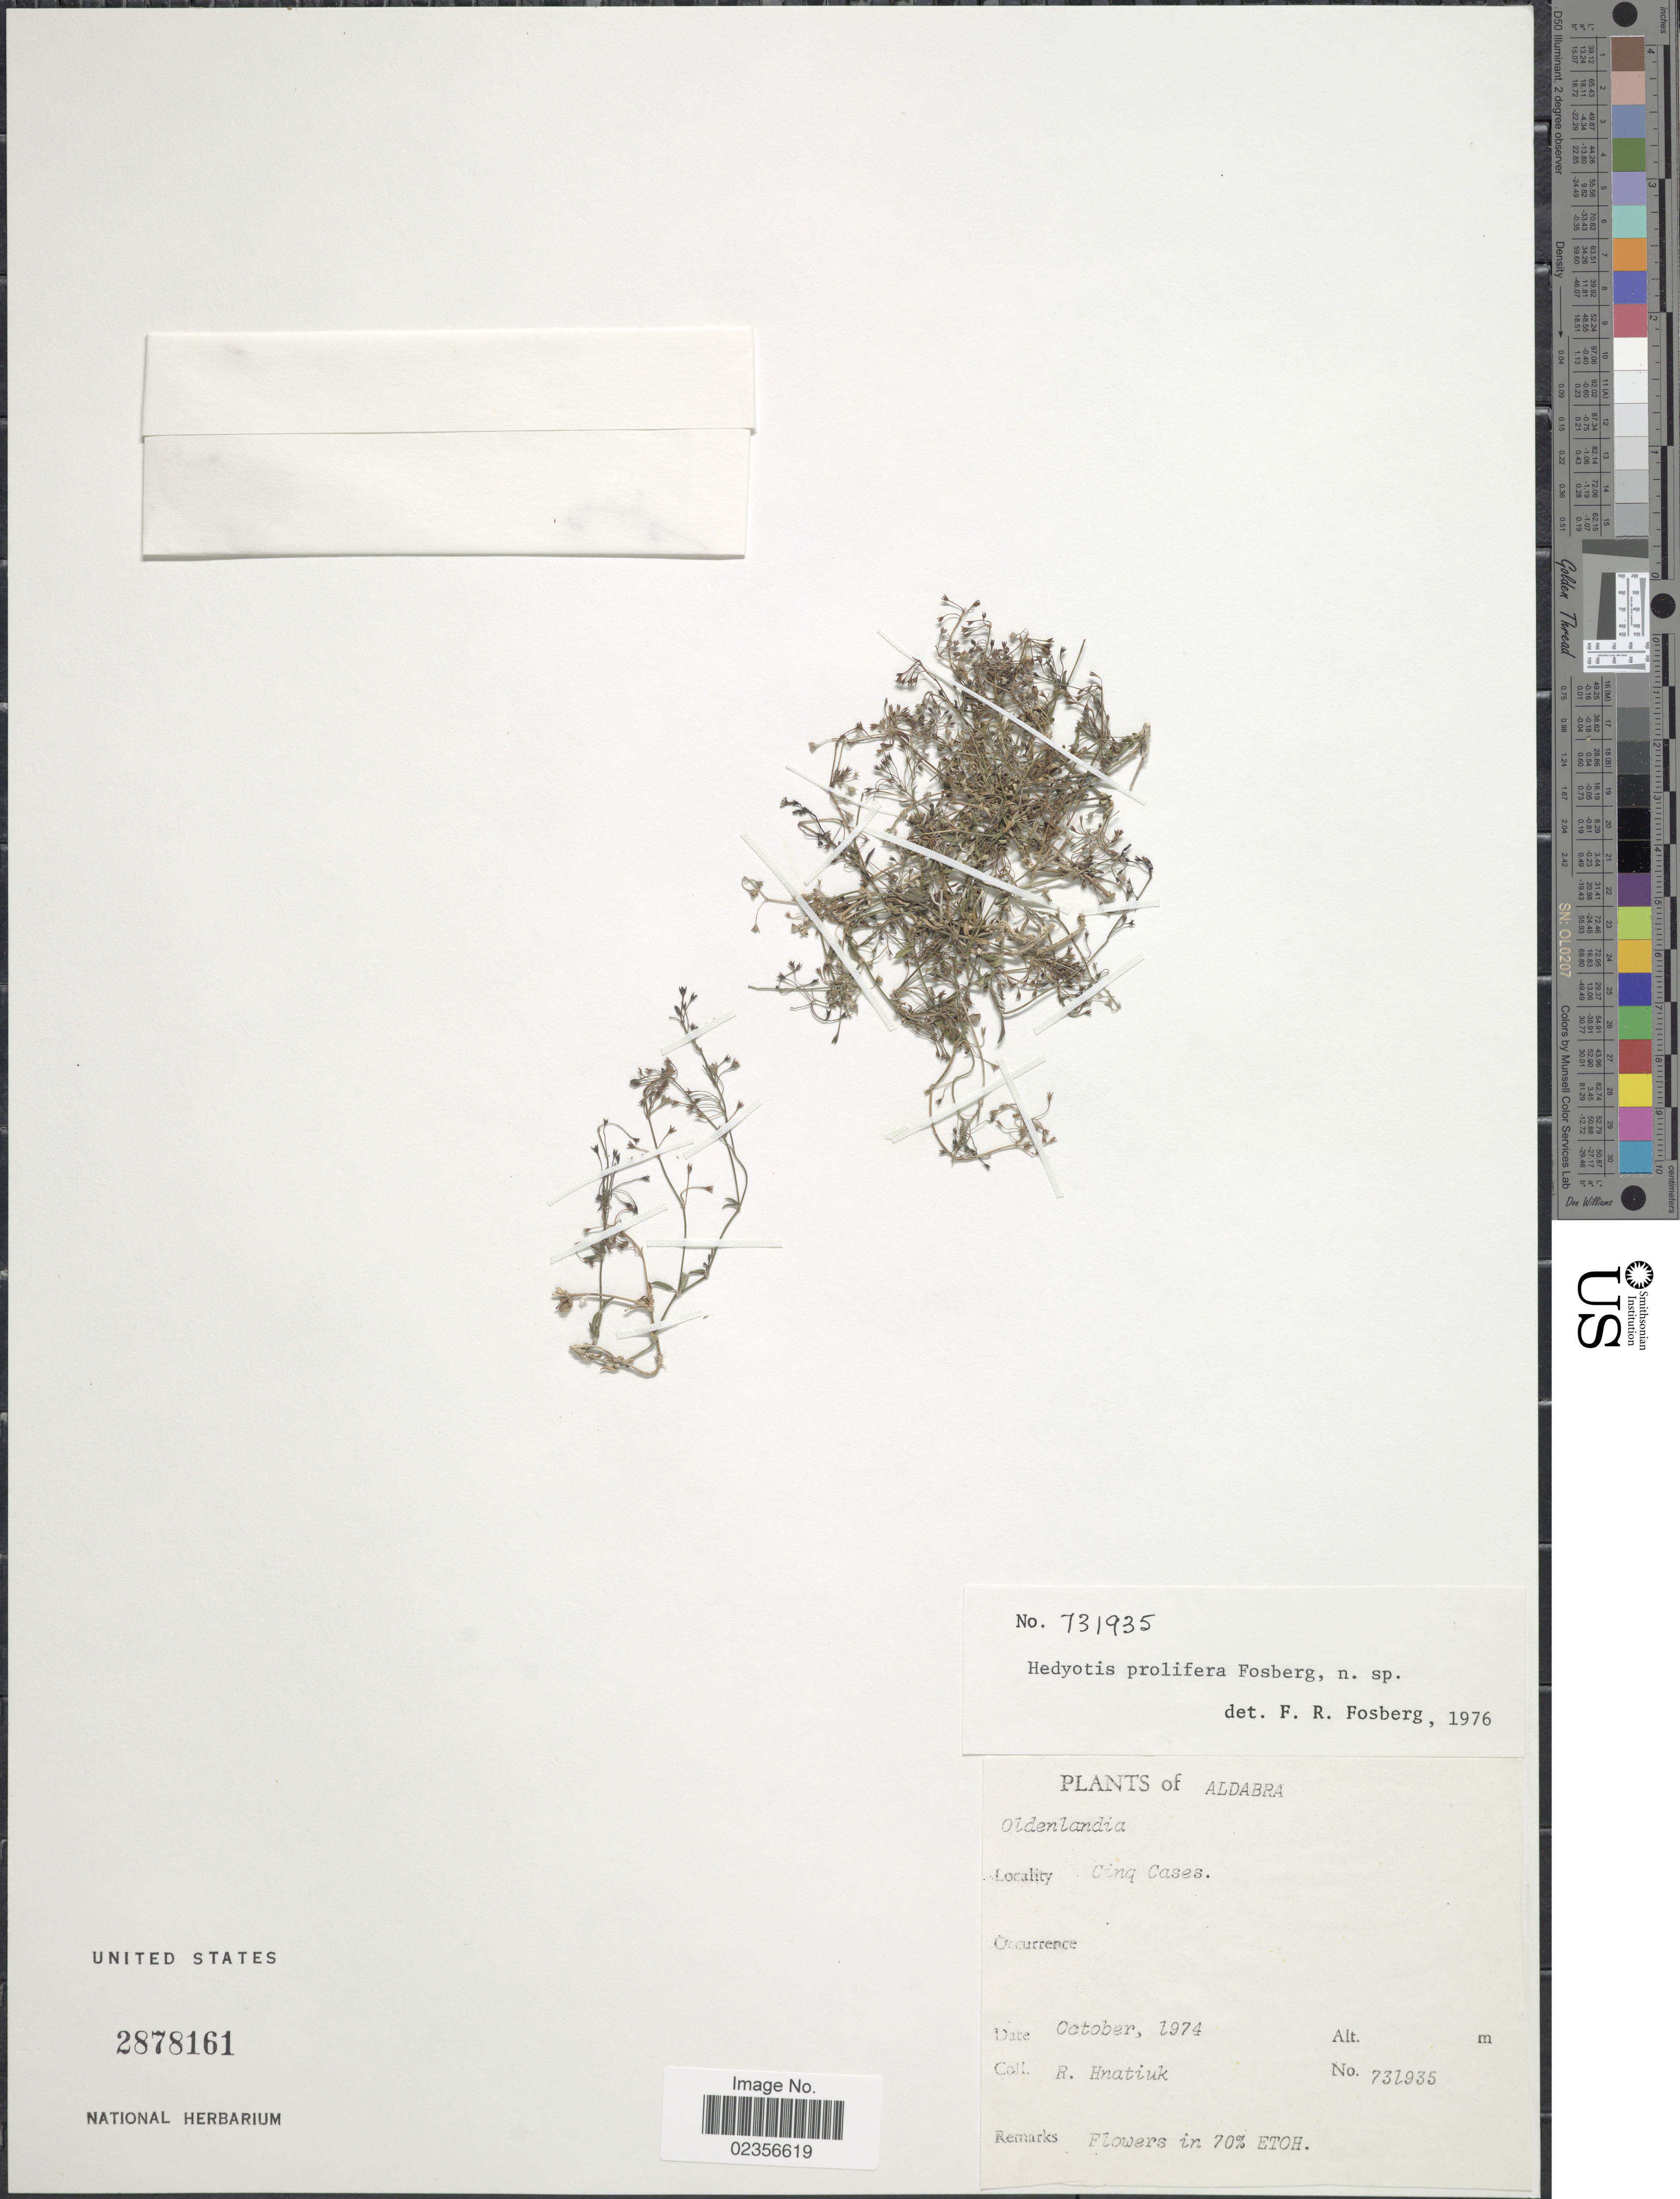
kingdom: Plantae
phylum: Tracheophyta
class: Magnoliopsida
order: Gentianales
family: Rubiaceae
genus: Hedyotis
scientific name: Hedyotis prolifera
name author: Fosberg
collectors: R. Hnatiuk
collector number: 731935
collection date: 1974-10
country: Seychelles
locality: Aldabra: Cinq Cases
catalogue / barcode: US 2878161